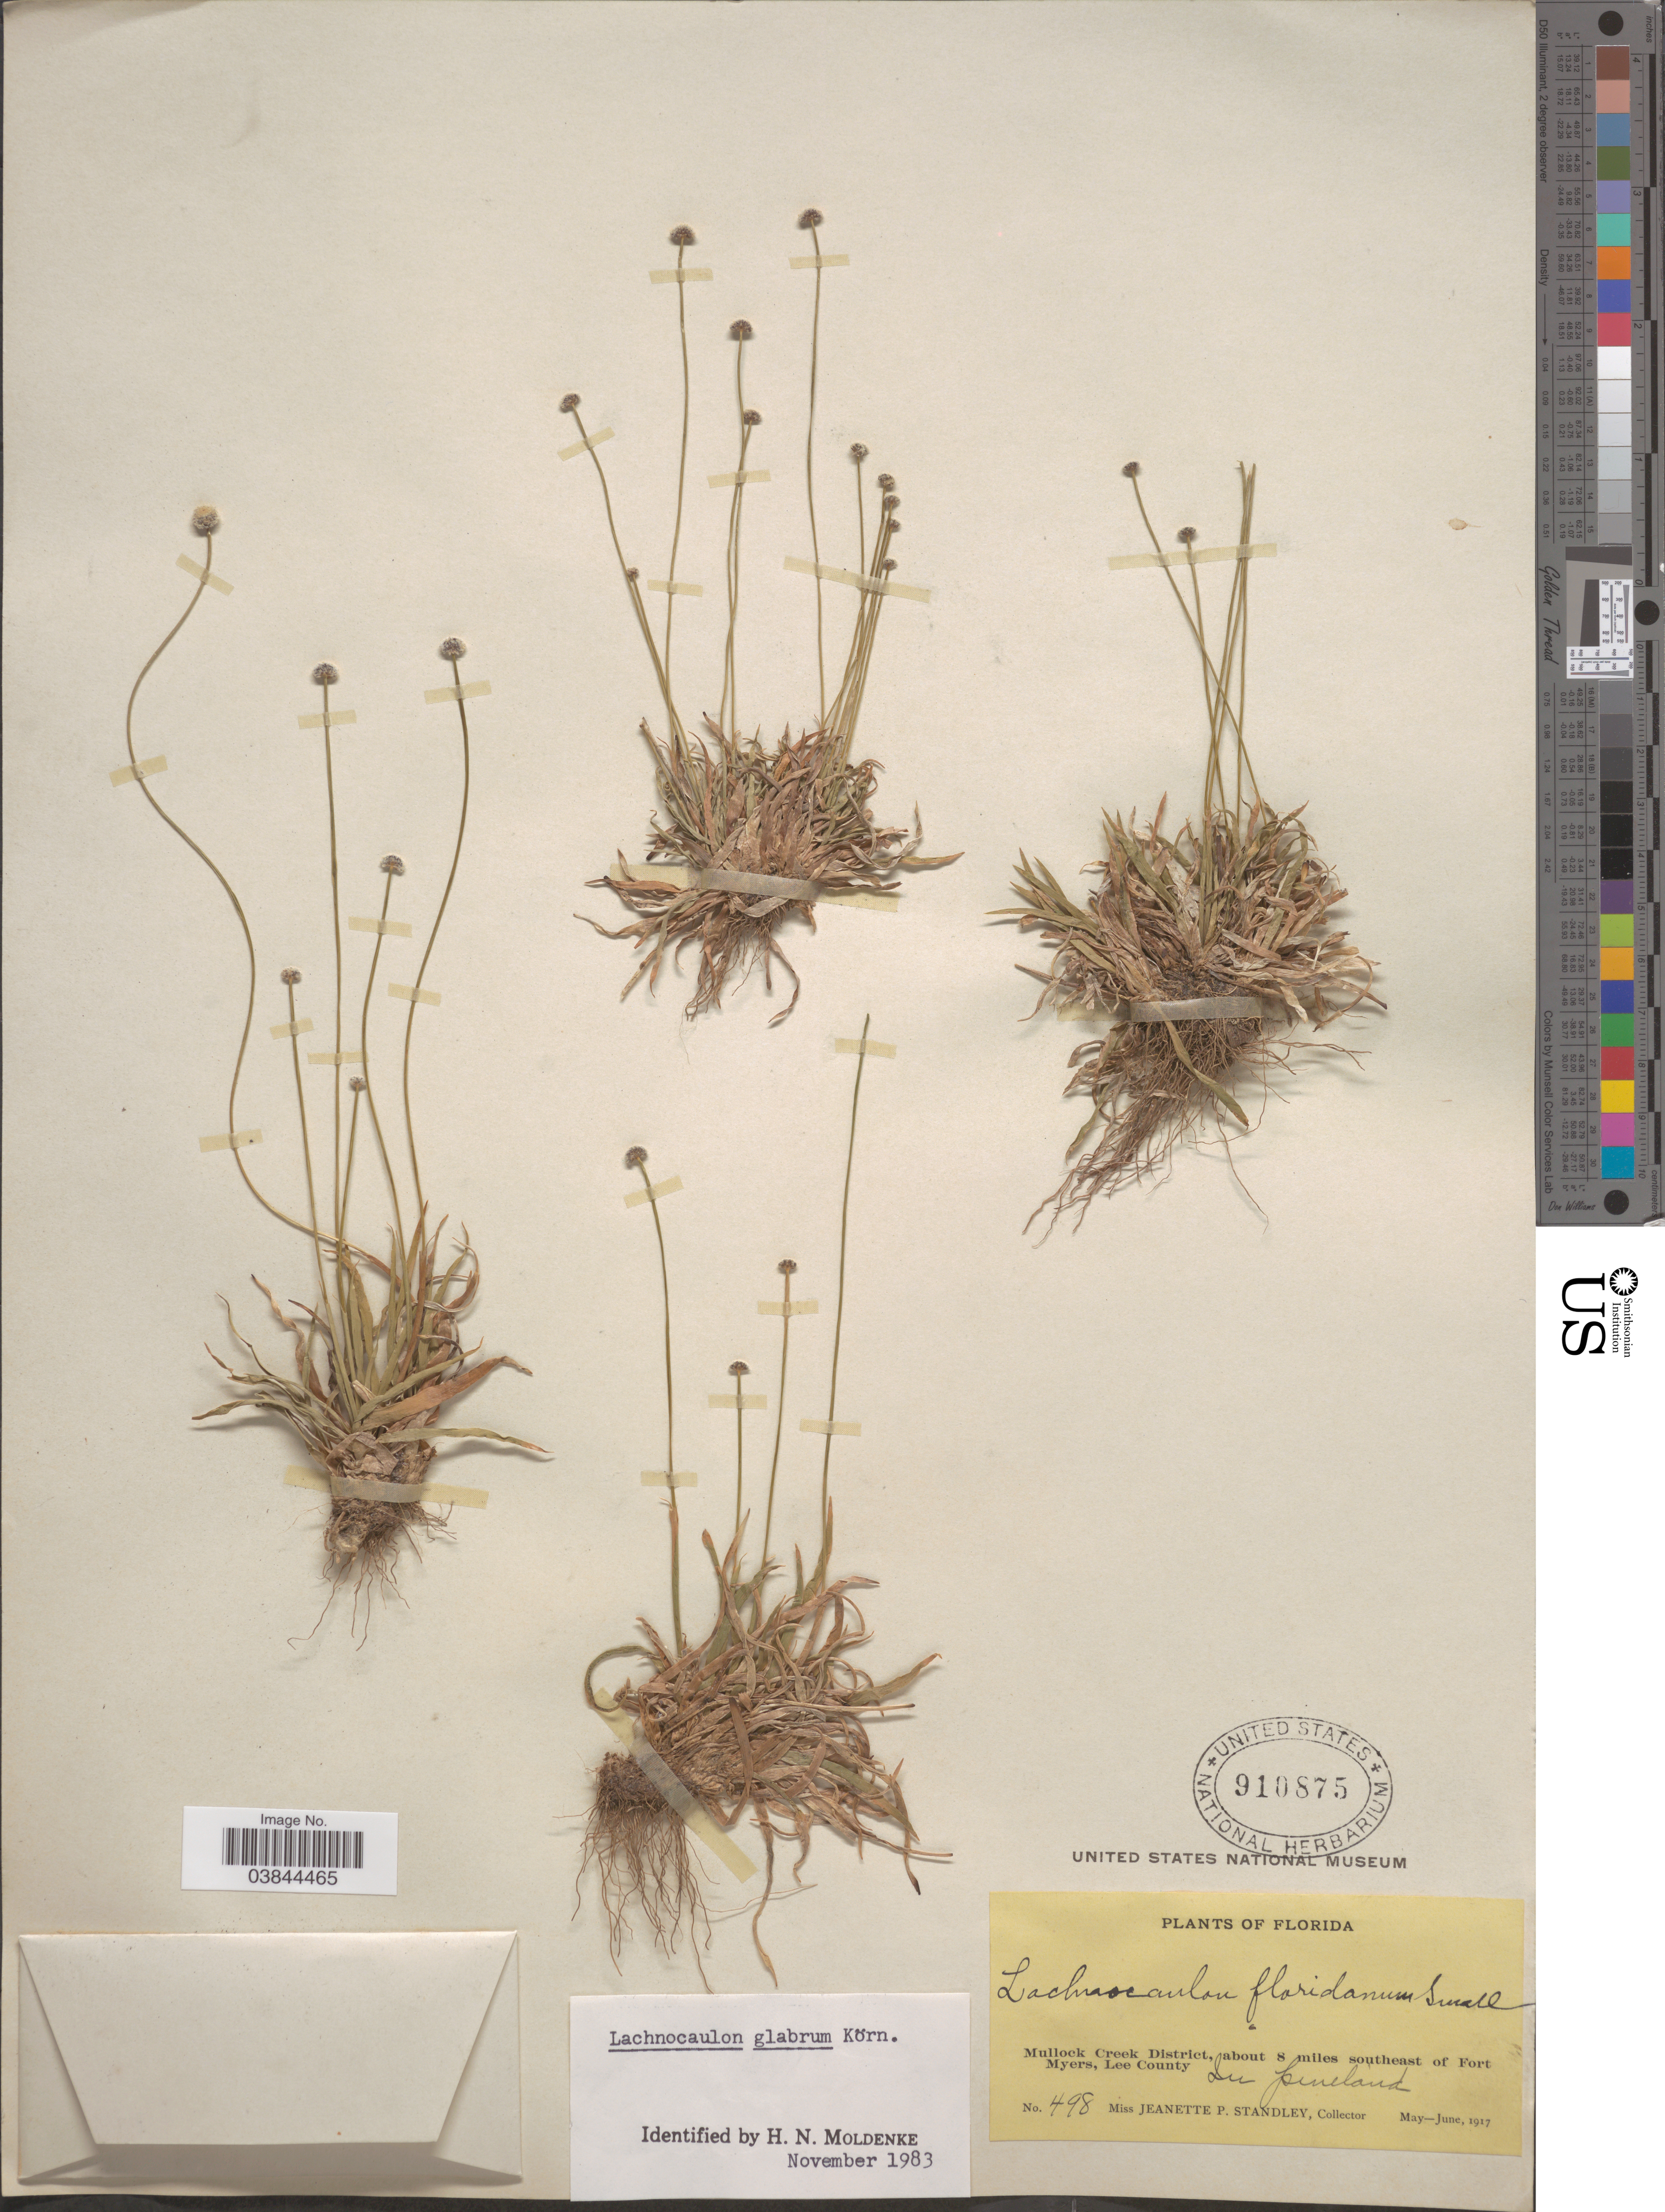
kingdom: Plantae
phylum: Tracheophyta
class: Liliopsida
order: Poales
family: Eriocaulaceae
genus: Lachnocaulon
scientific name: Lachnocaulon glabrum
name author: Körn.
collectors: J. P. Standley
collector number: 498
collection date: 1917-05/1917-06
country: United States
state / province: Florida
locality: Mullock Creek District, about 8 miles southeast of Fort Myers, Lee County.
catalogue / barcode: US 910875